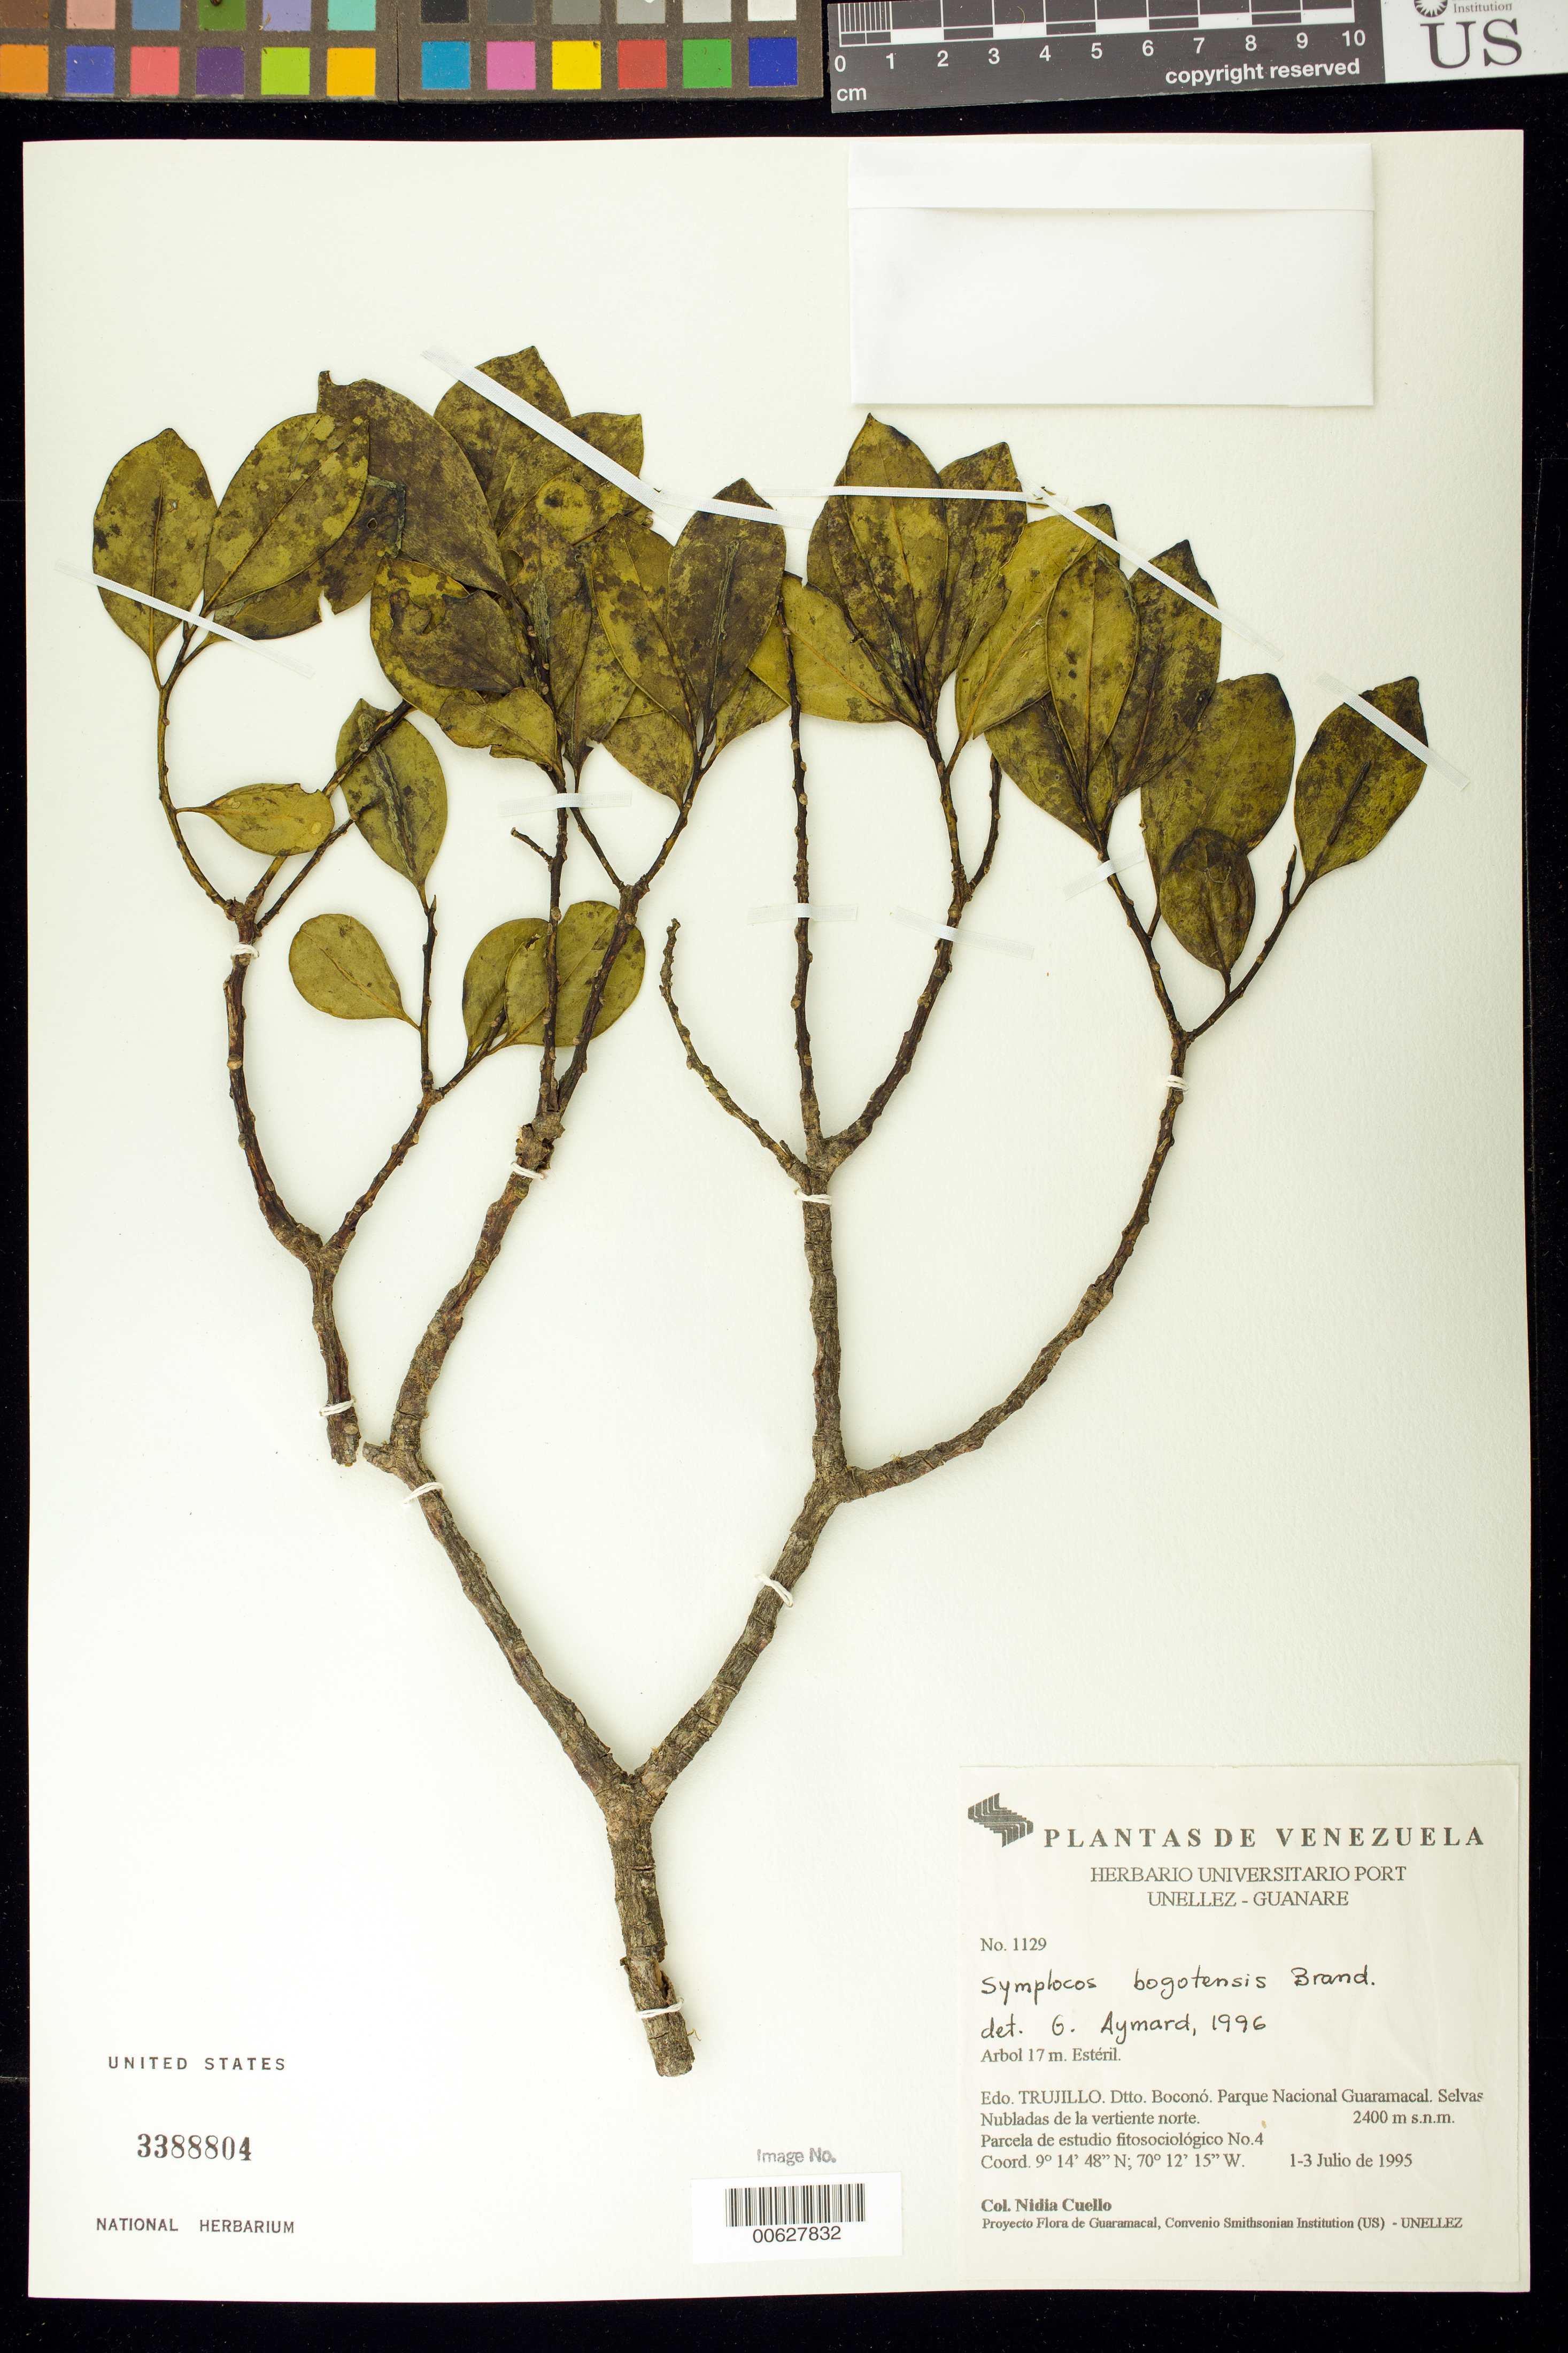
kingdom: Plantae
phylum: Tracheophyta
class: Magnoliopsida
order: Ericales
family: Symplocaceae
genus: Symplocos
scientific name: Symplocos bogotensis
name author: Brand in Engl.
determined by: Aymard C., G. A., (PORT), Univ. Nac. Exp. de los Llanos Ezequiel Zamora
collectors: N. L. Cuello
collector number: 1129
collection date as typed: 01 Jul 1995 to 03 Jul 1995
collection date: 1995-07-01/1995-07-03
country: Venezuela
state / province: Trujillo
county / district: Boconó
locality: Parque Nacional Guaramacal. Vertiente N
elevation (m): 2400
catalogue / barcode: US 3388804